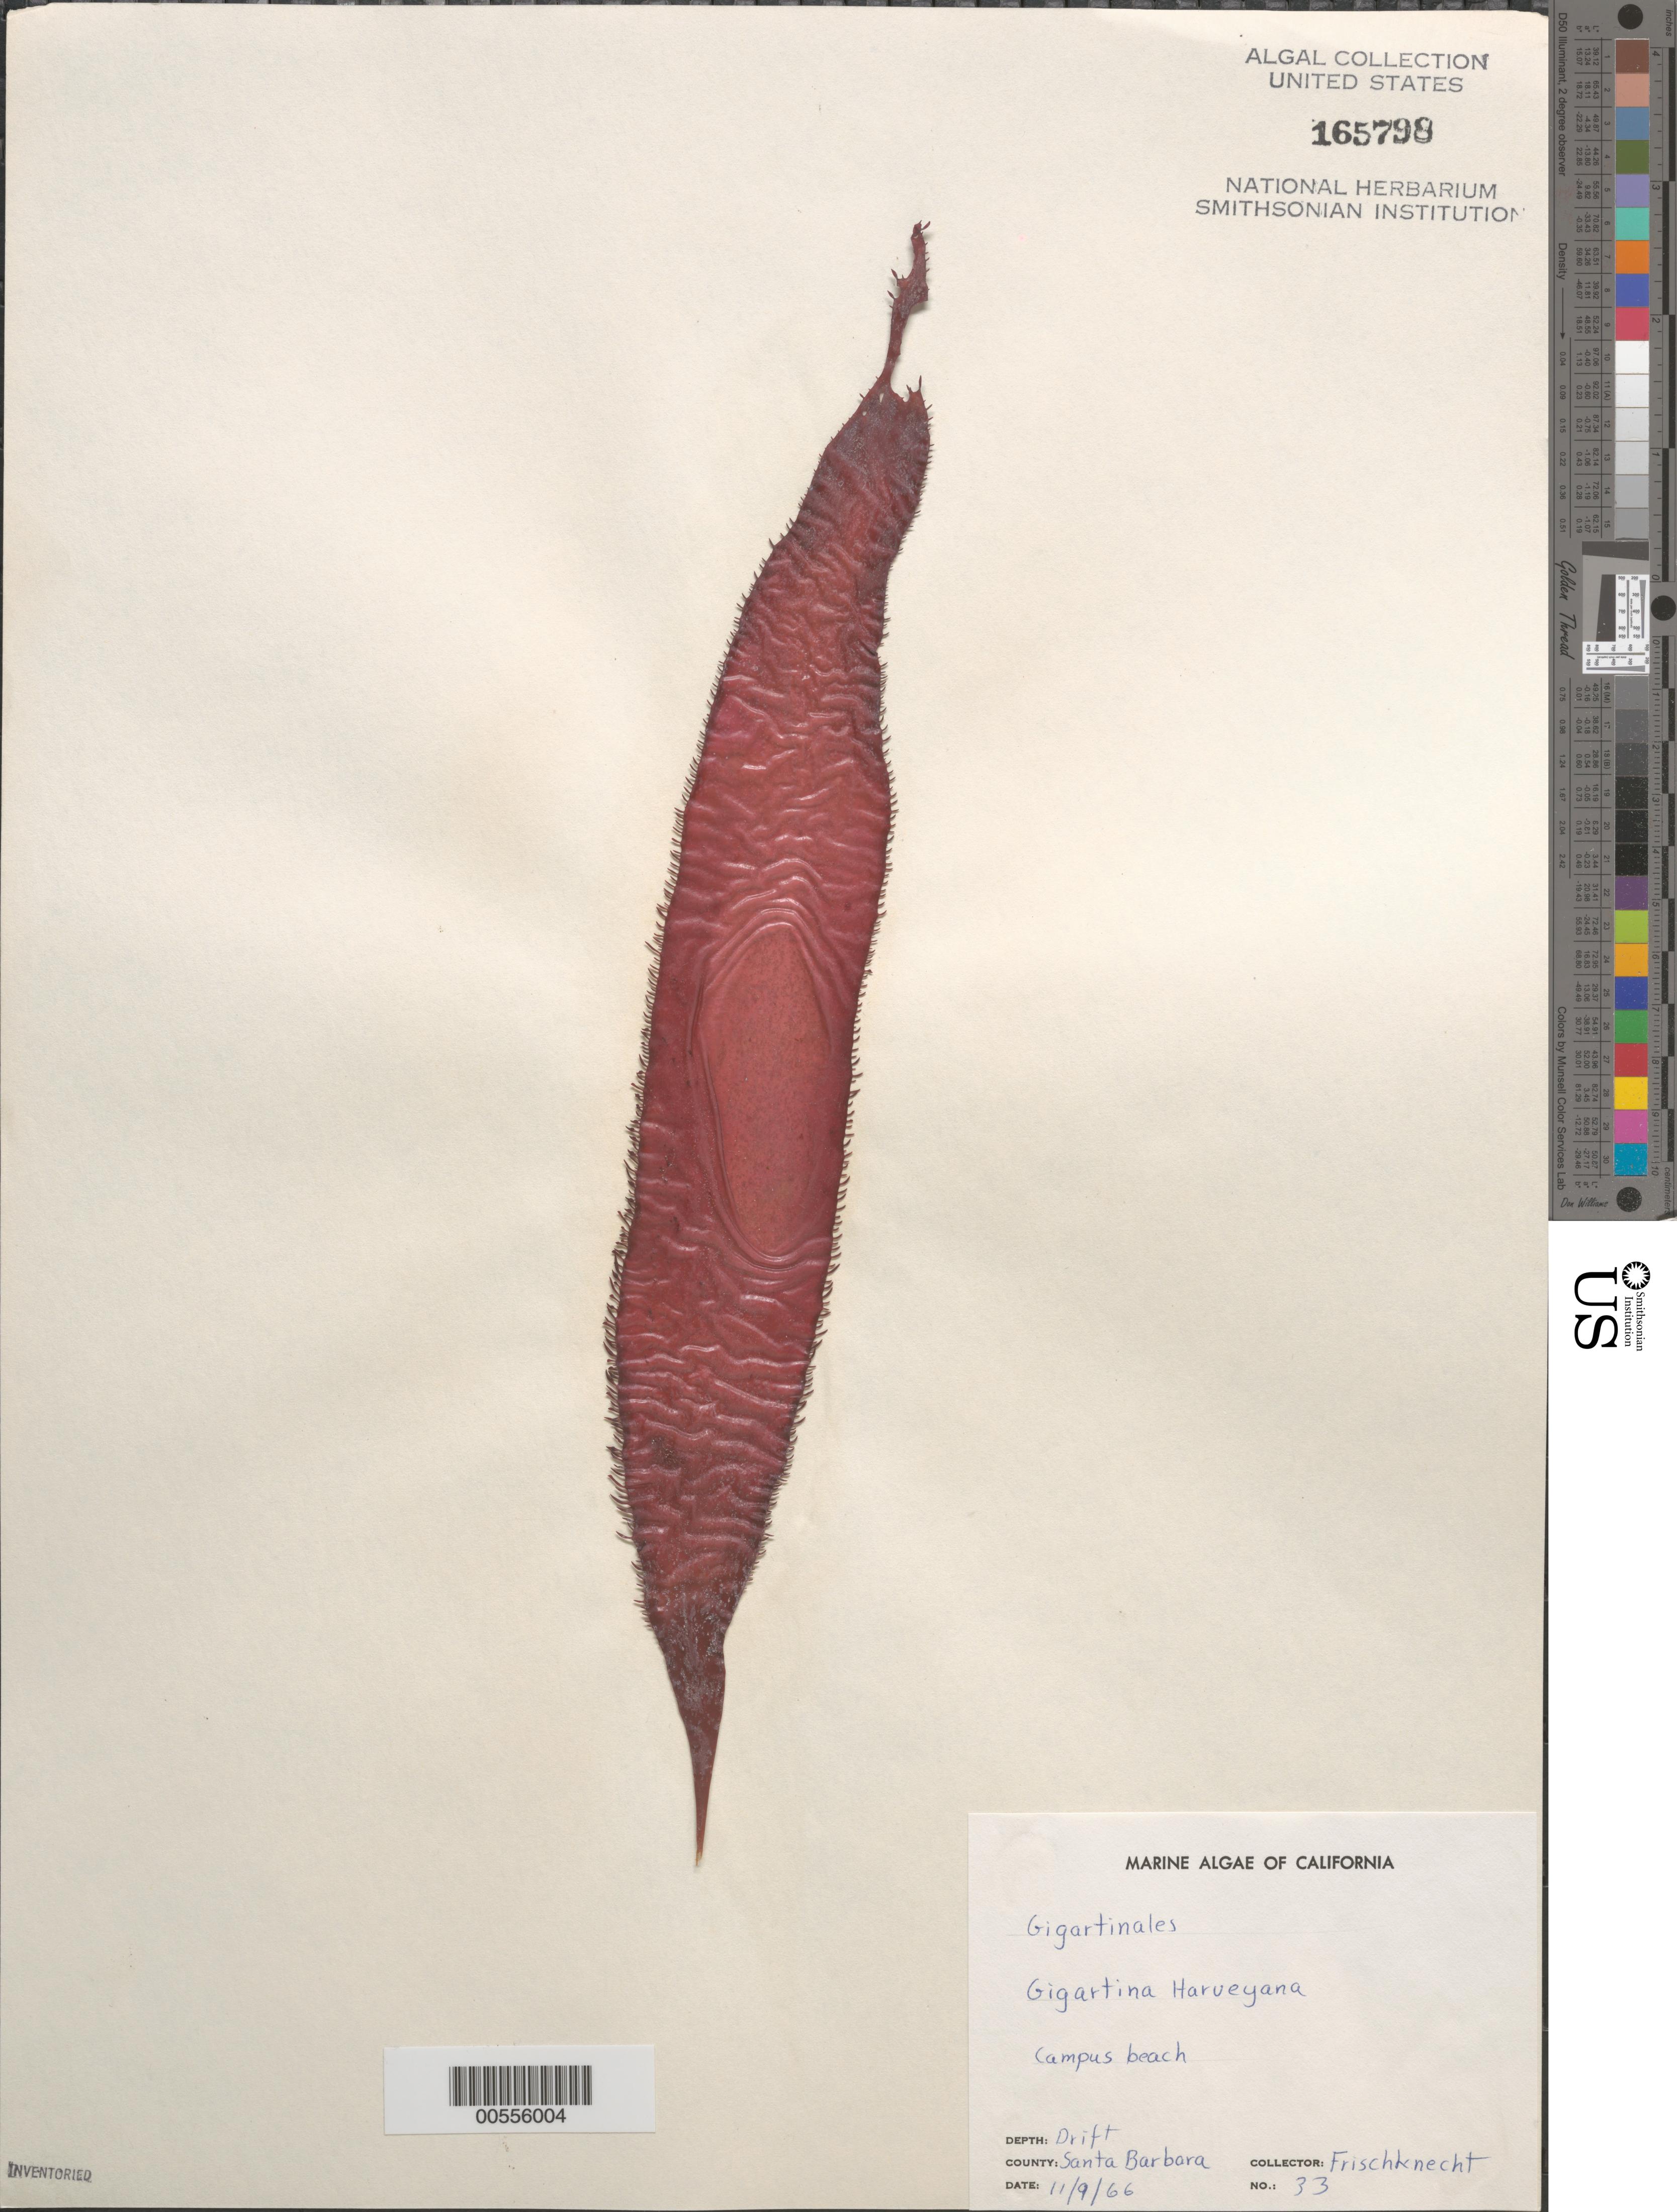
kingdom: Plantae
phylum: Rhodophyta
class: Florideophyceae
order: Gigartinales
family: Gigartinaceae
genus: Chondracanthus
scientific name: Chondracanthus harveyanus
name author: (Kütz.) Guiry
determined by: Algae name updating Project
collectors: -. Frischknecht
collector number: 33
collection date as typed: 09 Nov 1966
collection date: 1966-11-09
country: United States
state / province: California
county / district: Santa Barbara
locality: Campus Beach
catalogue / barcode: US 165798